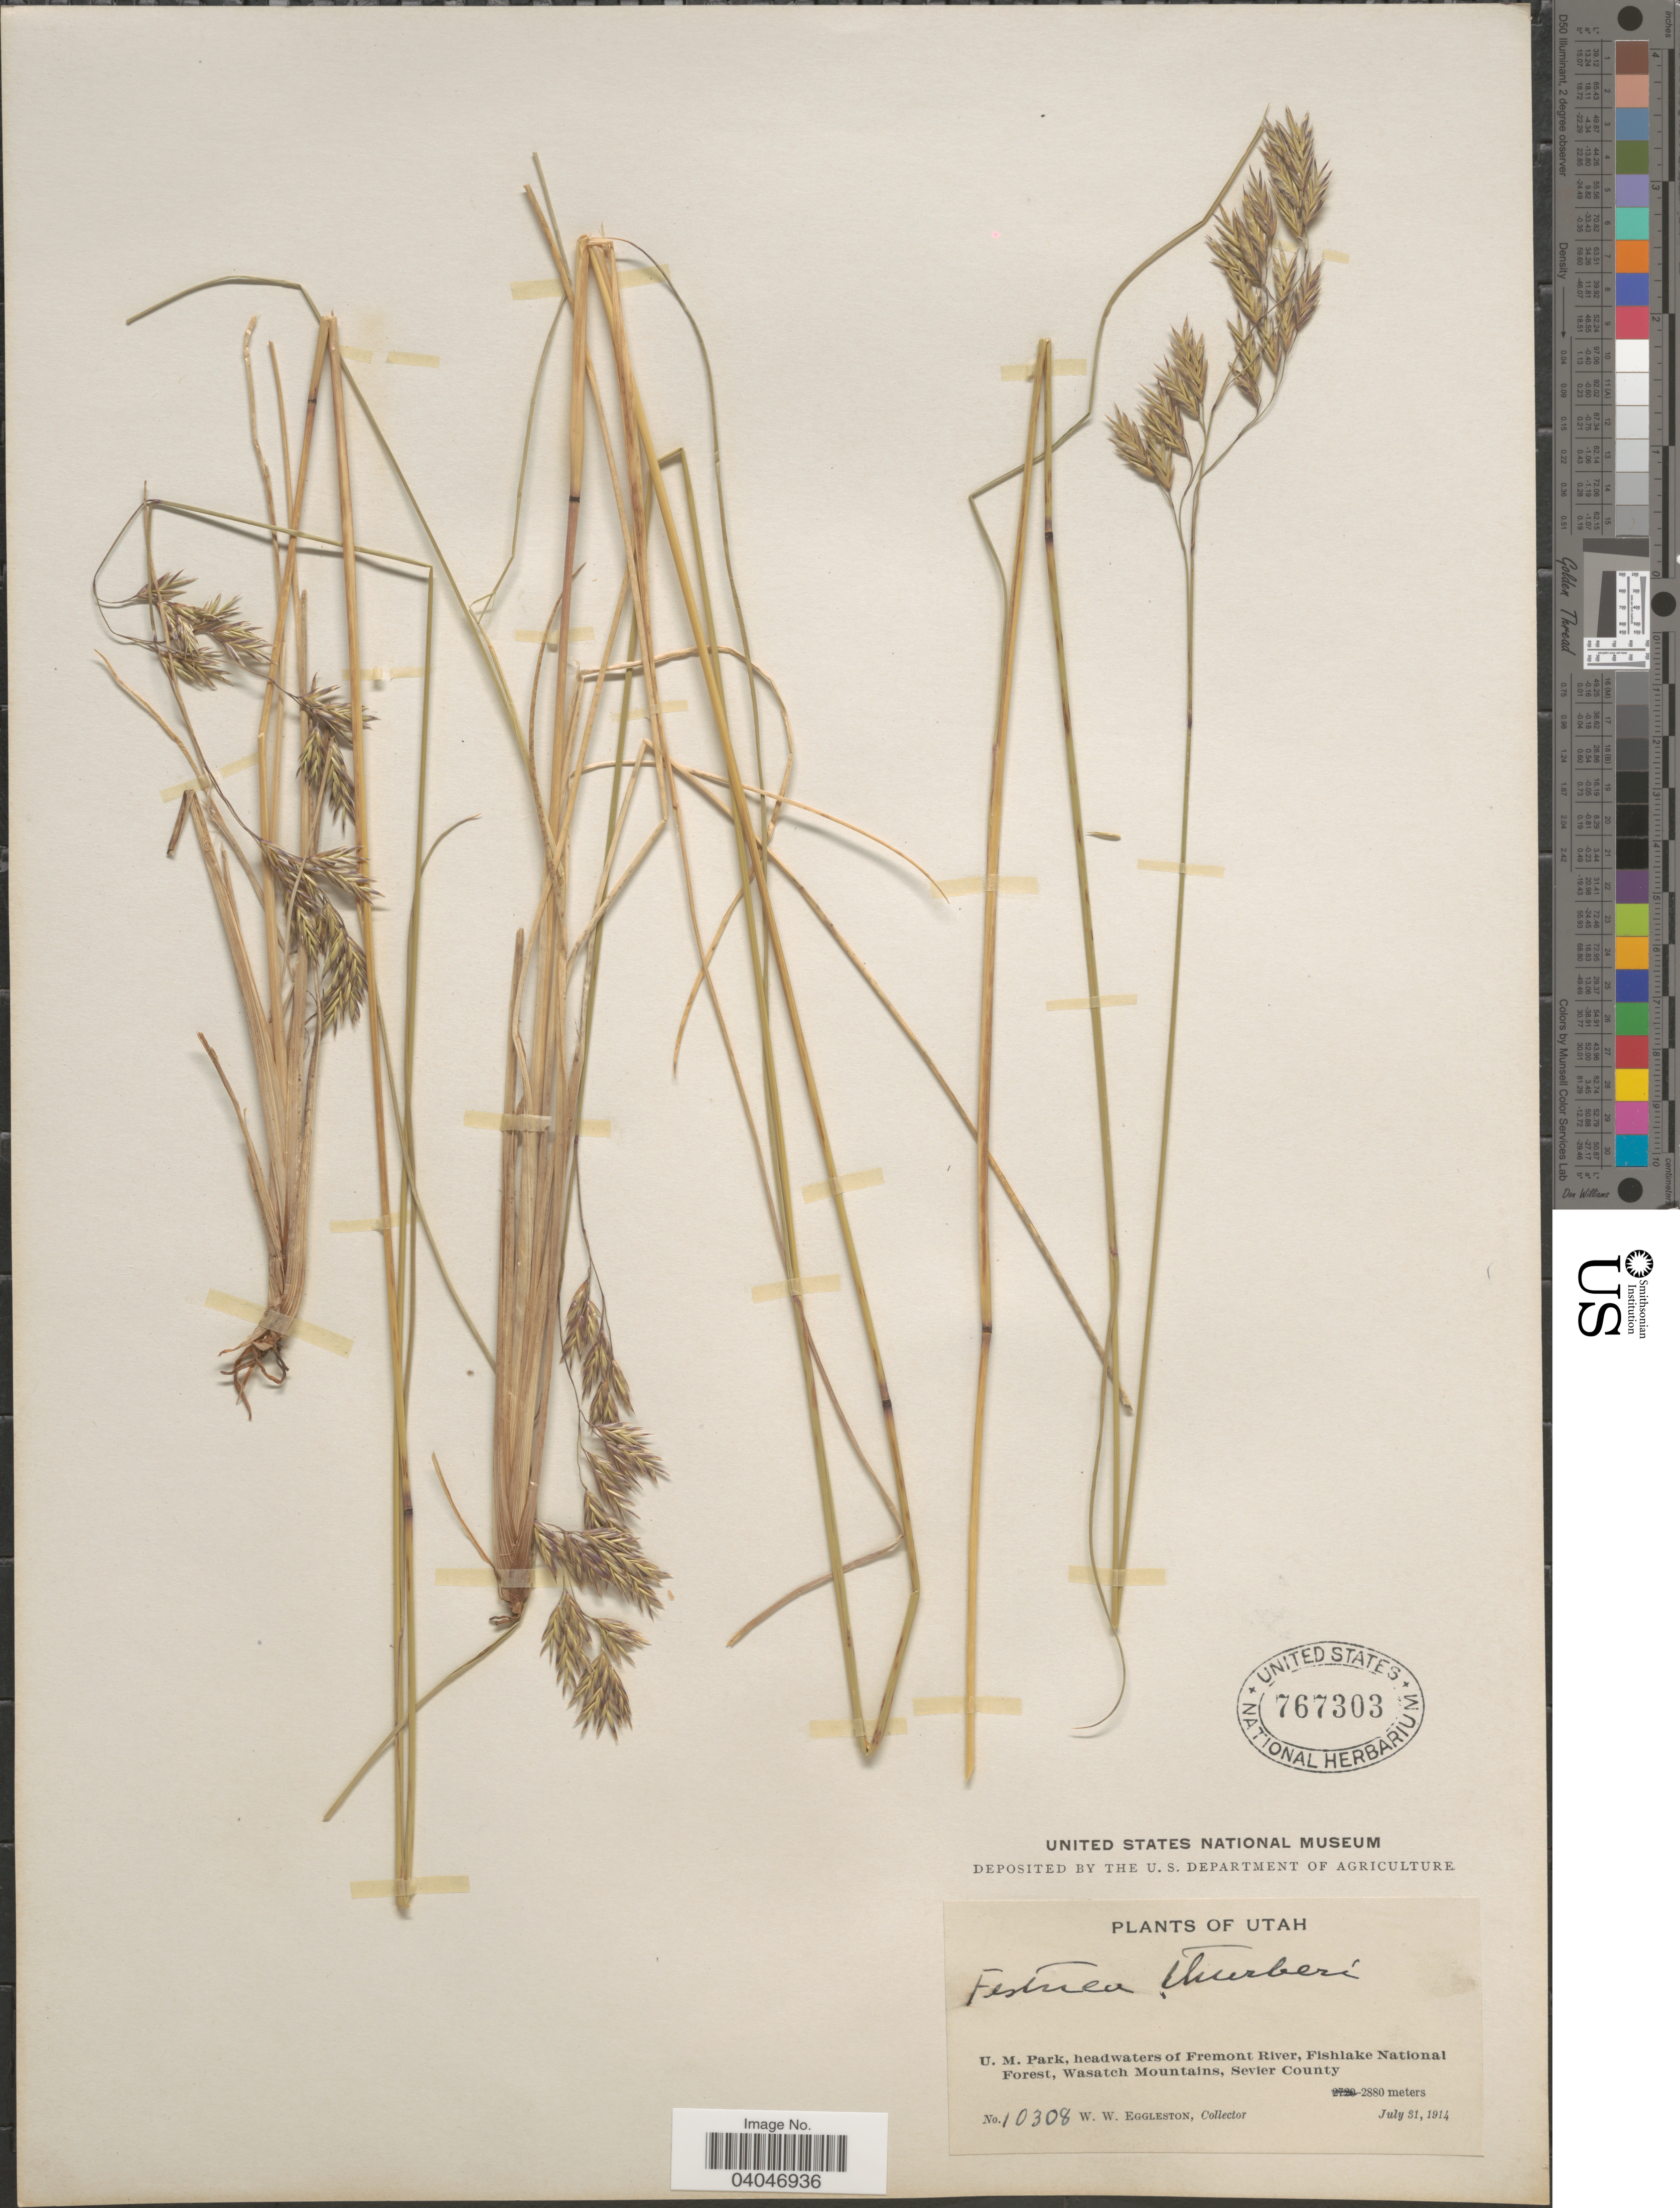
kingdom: Plantae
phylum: Tracheophyta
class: Liliopsida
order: Poales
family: Poaceae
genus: Festuca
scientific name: Festuca thurberi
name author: Vasey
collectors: W. W. Eggleston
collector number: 10308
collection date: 1914-07-31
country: United States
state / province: Utah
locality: U. M. Park, headwaters of Fremont River, Fishlake National Forest, Wasatch Mountains, Sevier County.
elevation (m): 2880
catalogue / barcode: US 767303